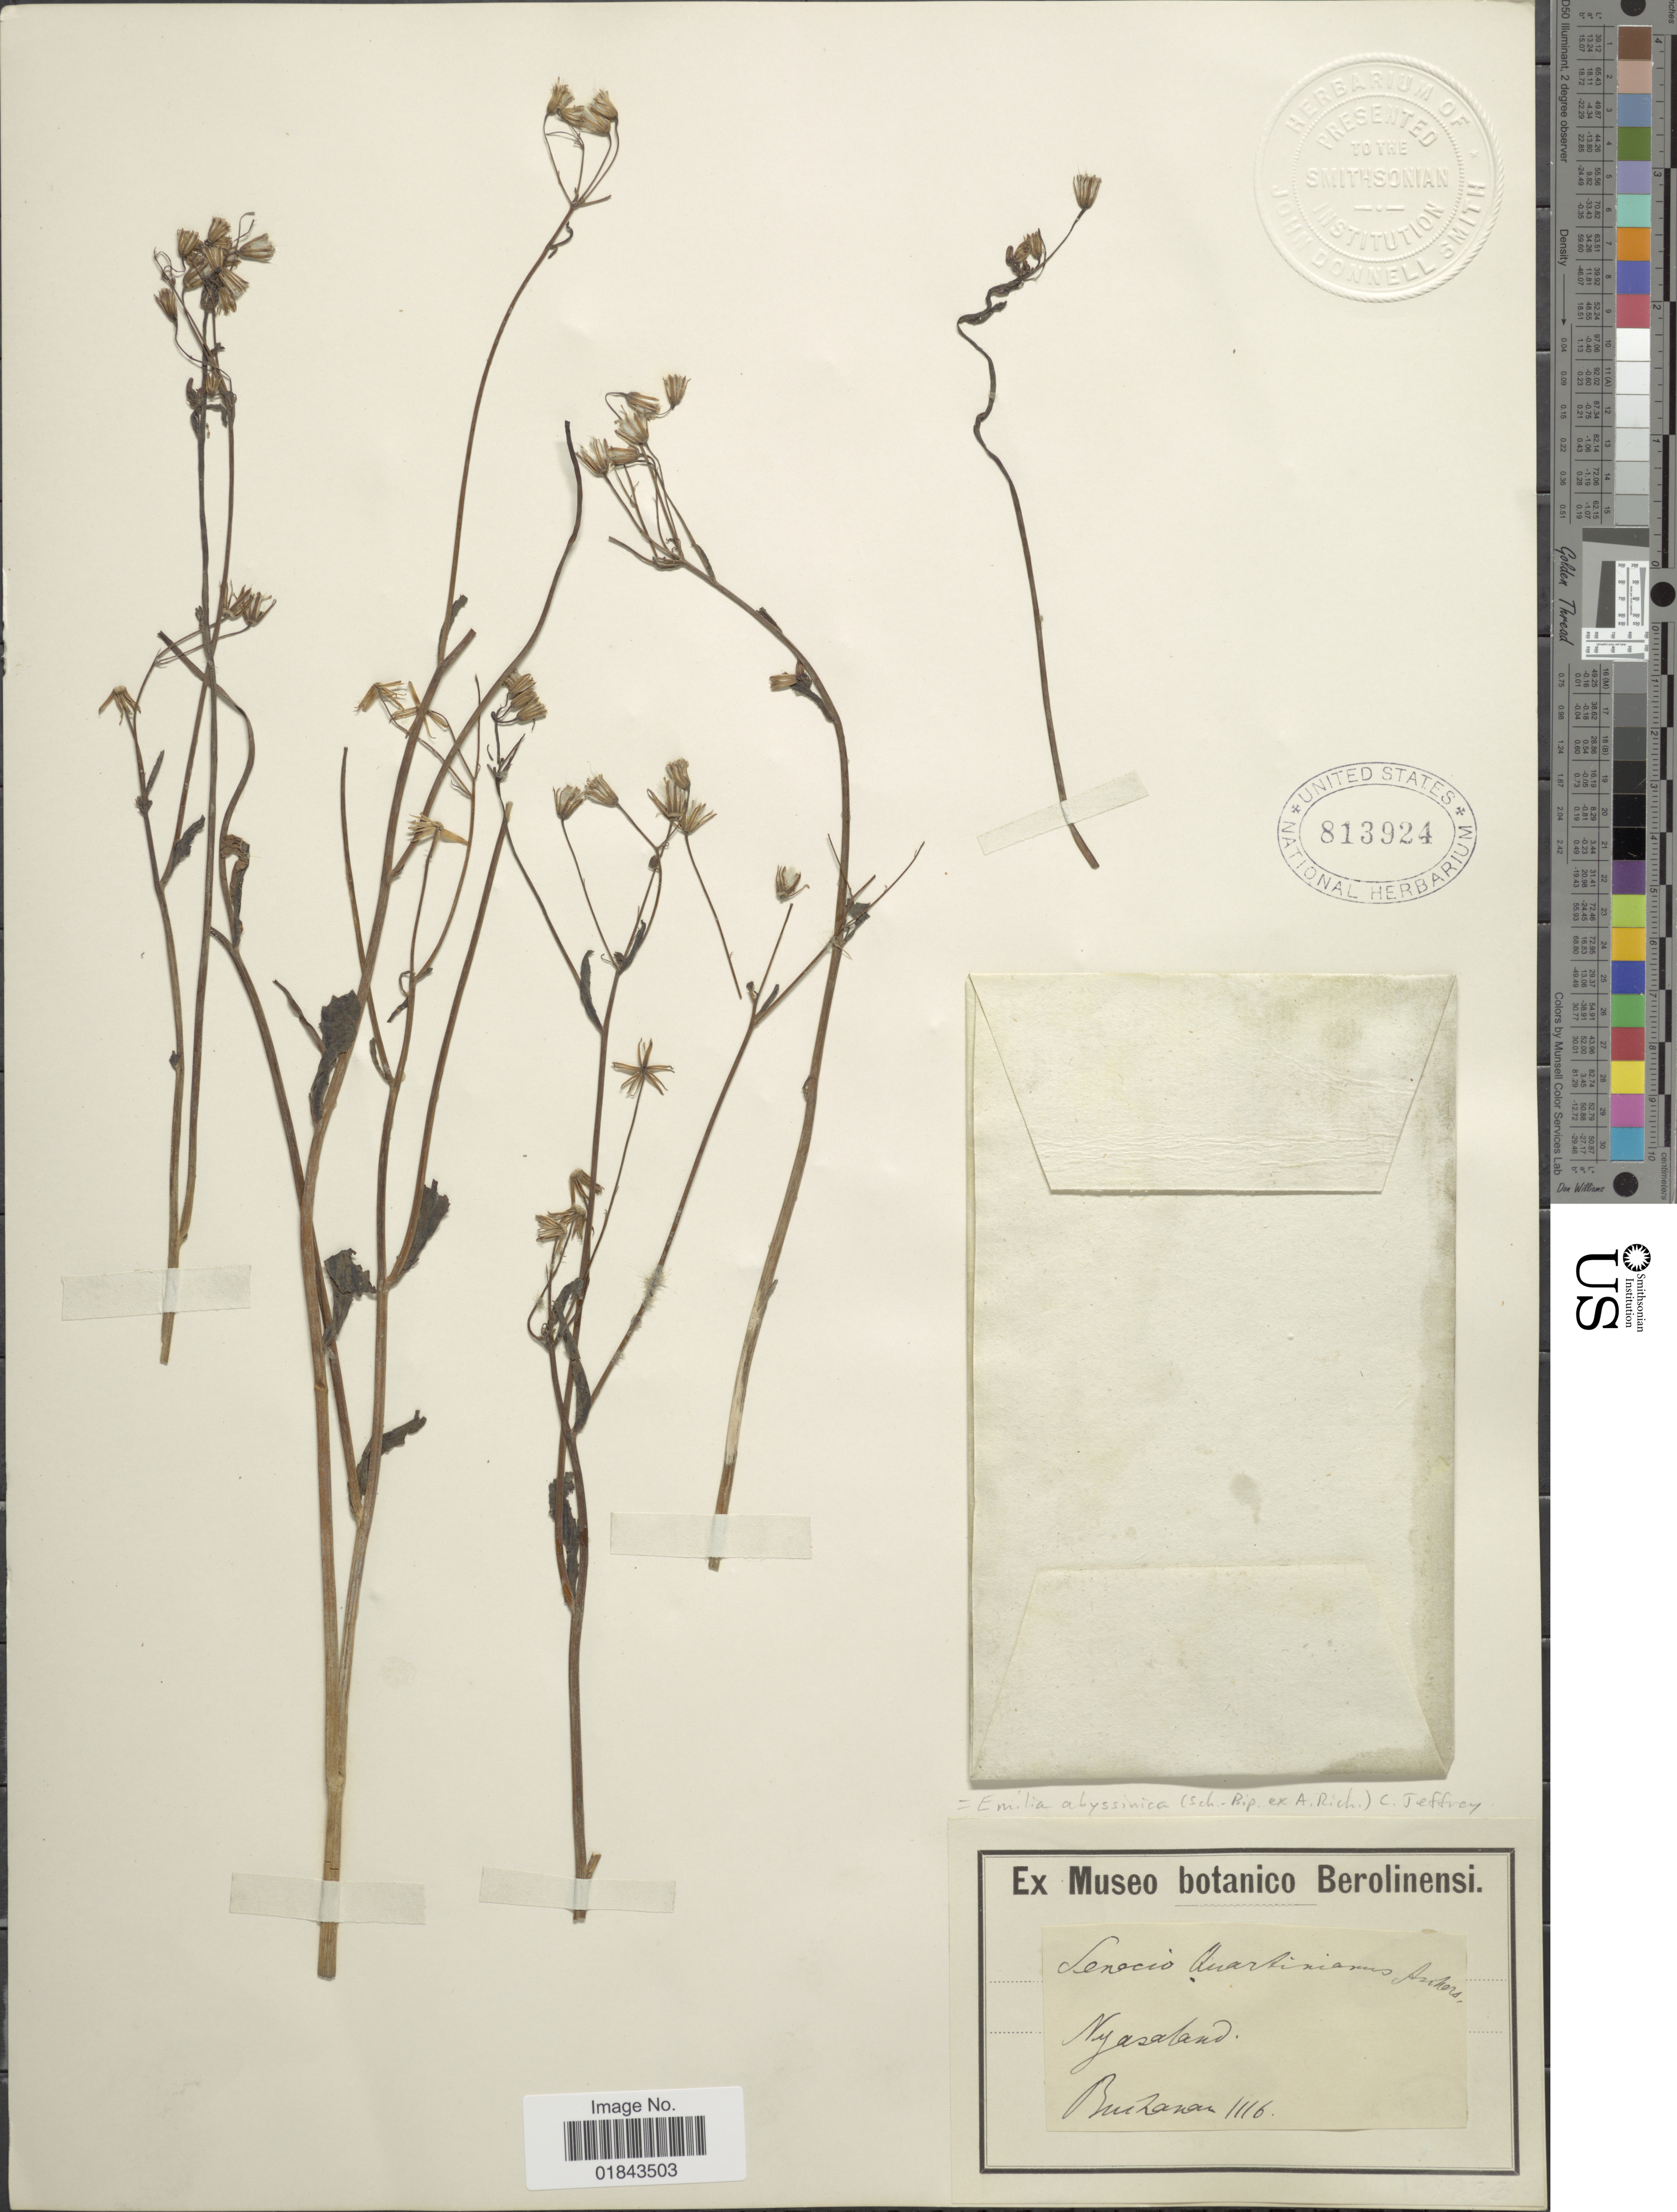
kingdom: Plantae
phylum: Tracheophyta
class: Magnoliopsida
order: Asterales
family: Asteraceae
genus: Emilia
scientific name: Emilia abyssinica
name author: (Sch. Bip. ex A. Rich.) C. Jeffrey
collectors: -. Buchanan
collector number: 1116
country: Malawi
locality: Nyasaland.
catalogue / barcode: US 813924